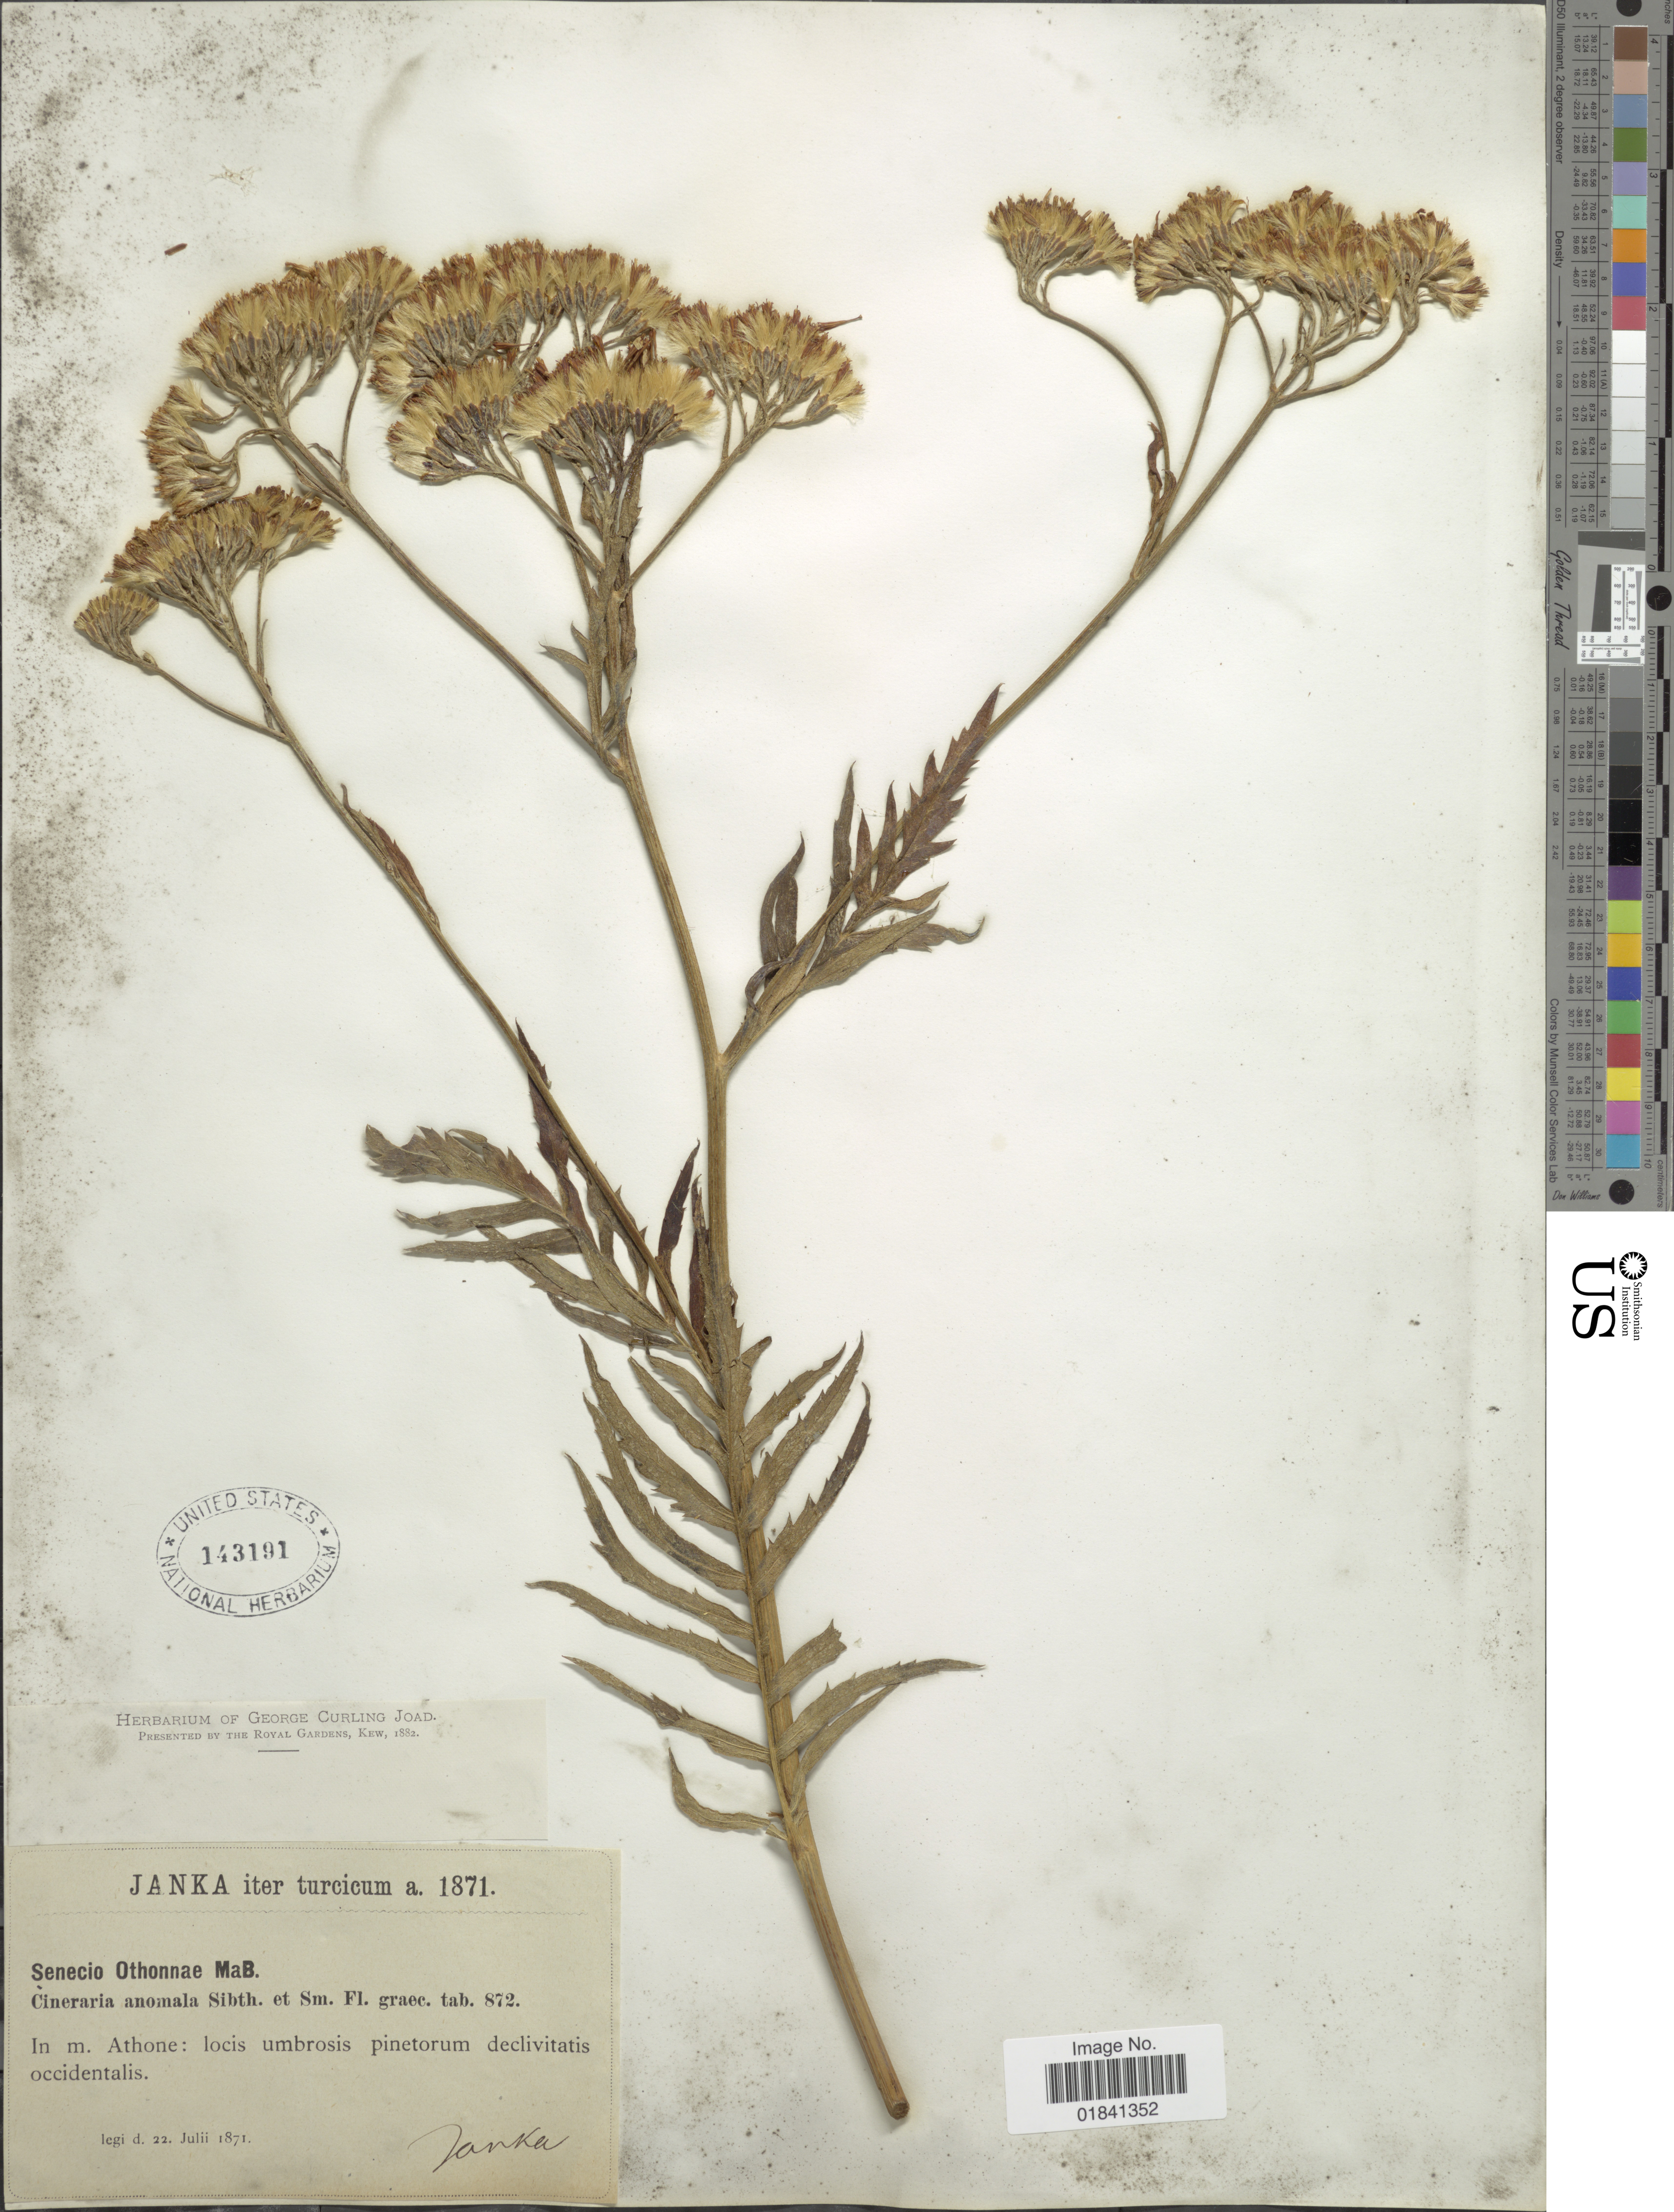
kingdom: Plantae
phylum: Tracheophyta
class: Magnoliopsida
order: Asterales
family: Asteraceae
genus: Senecio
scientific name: Senecio othannae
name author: M. Bieb.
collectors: V. Janka von Bulcs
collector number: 872?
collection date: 1871-07-22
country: Turkey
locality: Janka, in m. Athone: locis umbrosis pinetorum declivitatis occidentalis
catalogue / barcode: US 143191